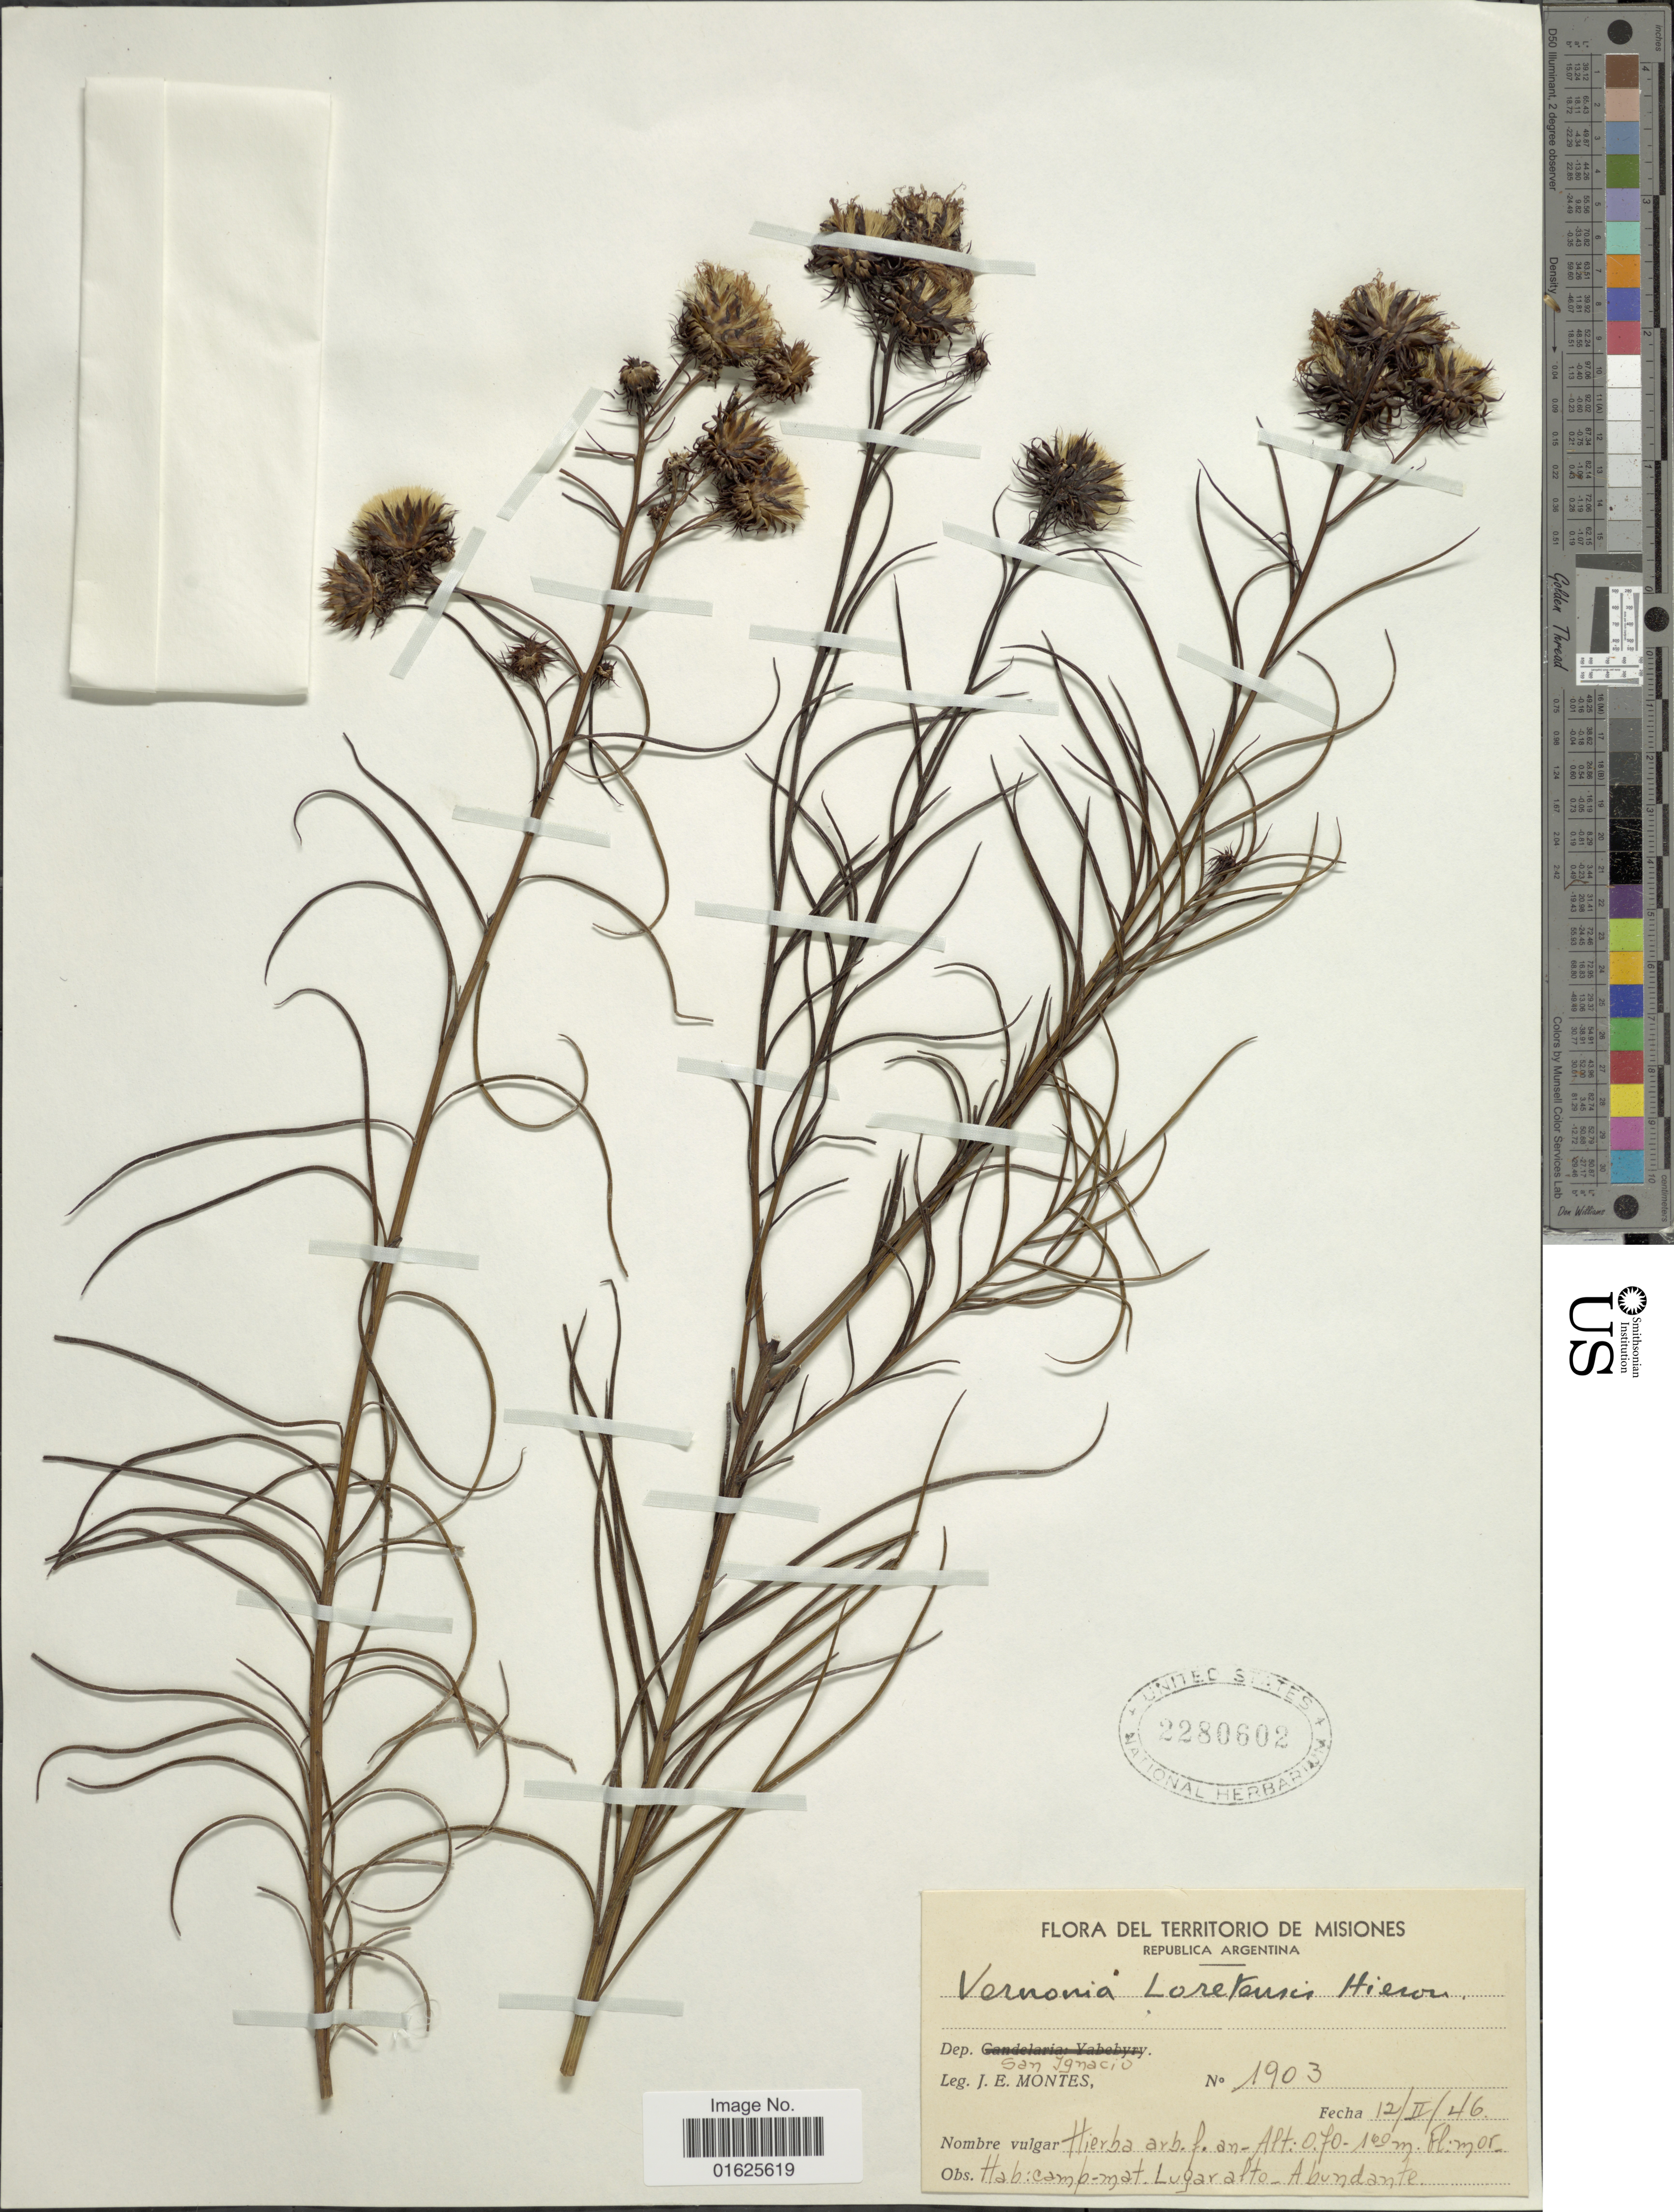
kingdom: Plantae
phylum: Tracheophyta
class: Magnoliopsida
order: Asterales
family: Asteraceae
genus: Vernonanthura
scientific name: Vernonanthura loretensis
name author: (Hieron.) H. Rob.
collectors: J. E. Montes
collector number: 1903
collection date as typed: Transcribed d/m/y: 12/2/46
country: Argentina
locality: San Ignacio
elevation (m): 0.7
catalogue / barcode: US 2280602